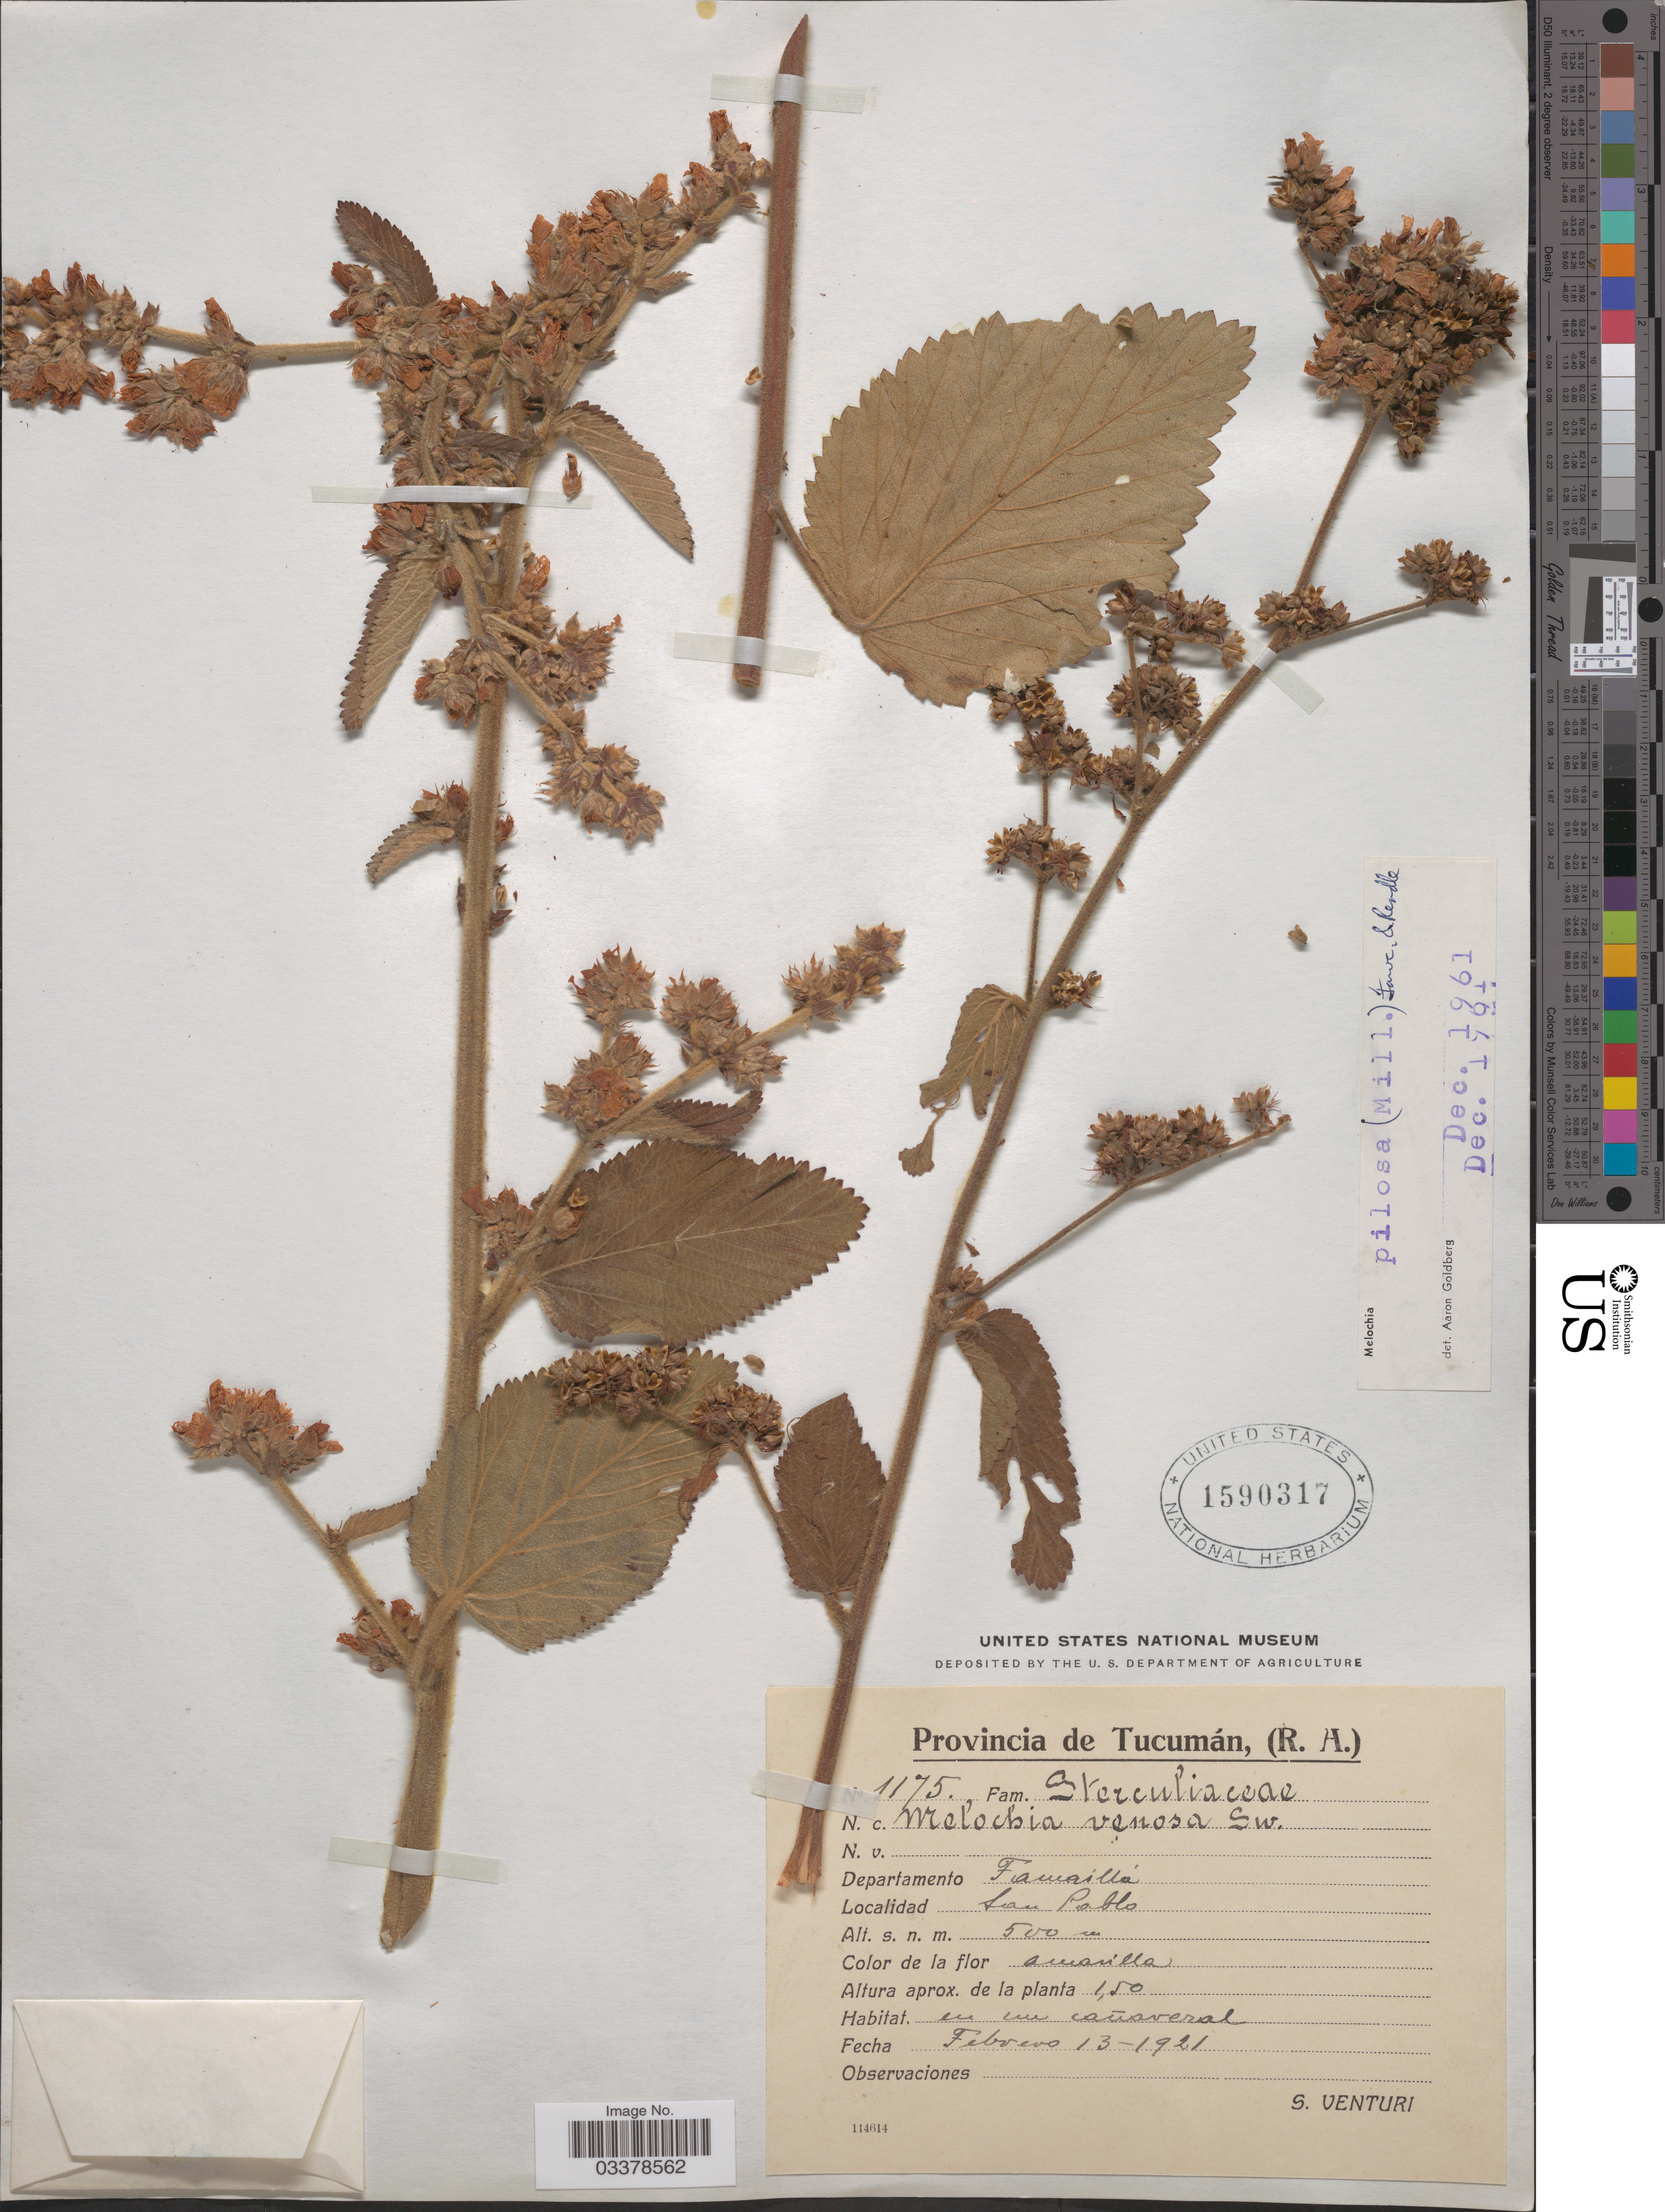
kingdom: Plantae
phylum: Tracheophyta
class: Magnoliopsida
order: Malvales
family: Malvaceae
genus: Melochia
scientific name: Melochia pilosa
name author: (Mill.) Fawc. & Rendle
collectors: S. Venturi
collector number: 1175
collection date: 1921-02-13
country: Argentina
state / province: Tucuman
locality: Departamento Famaillá. San Pablo.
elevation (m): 500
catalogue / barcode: US 1590317